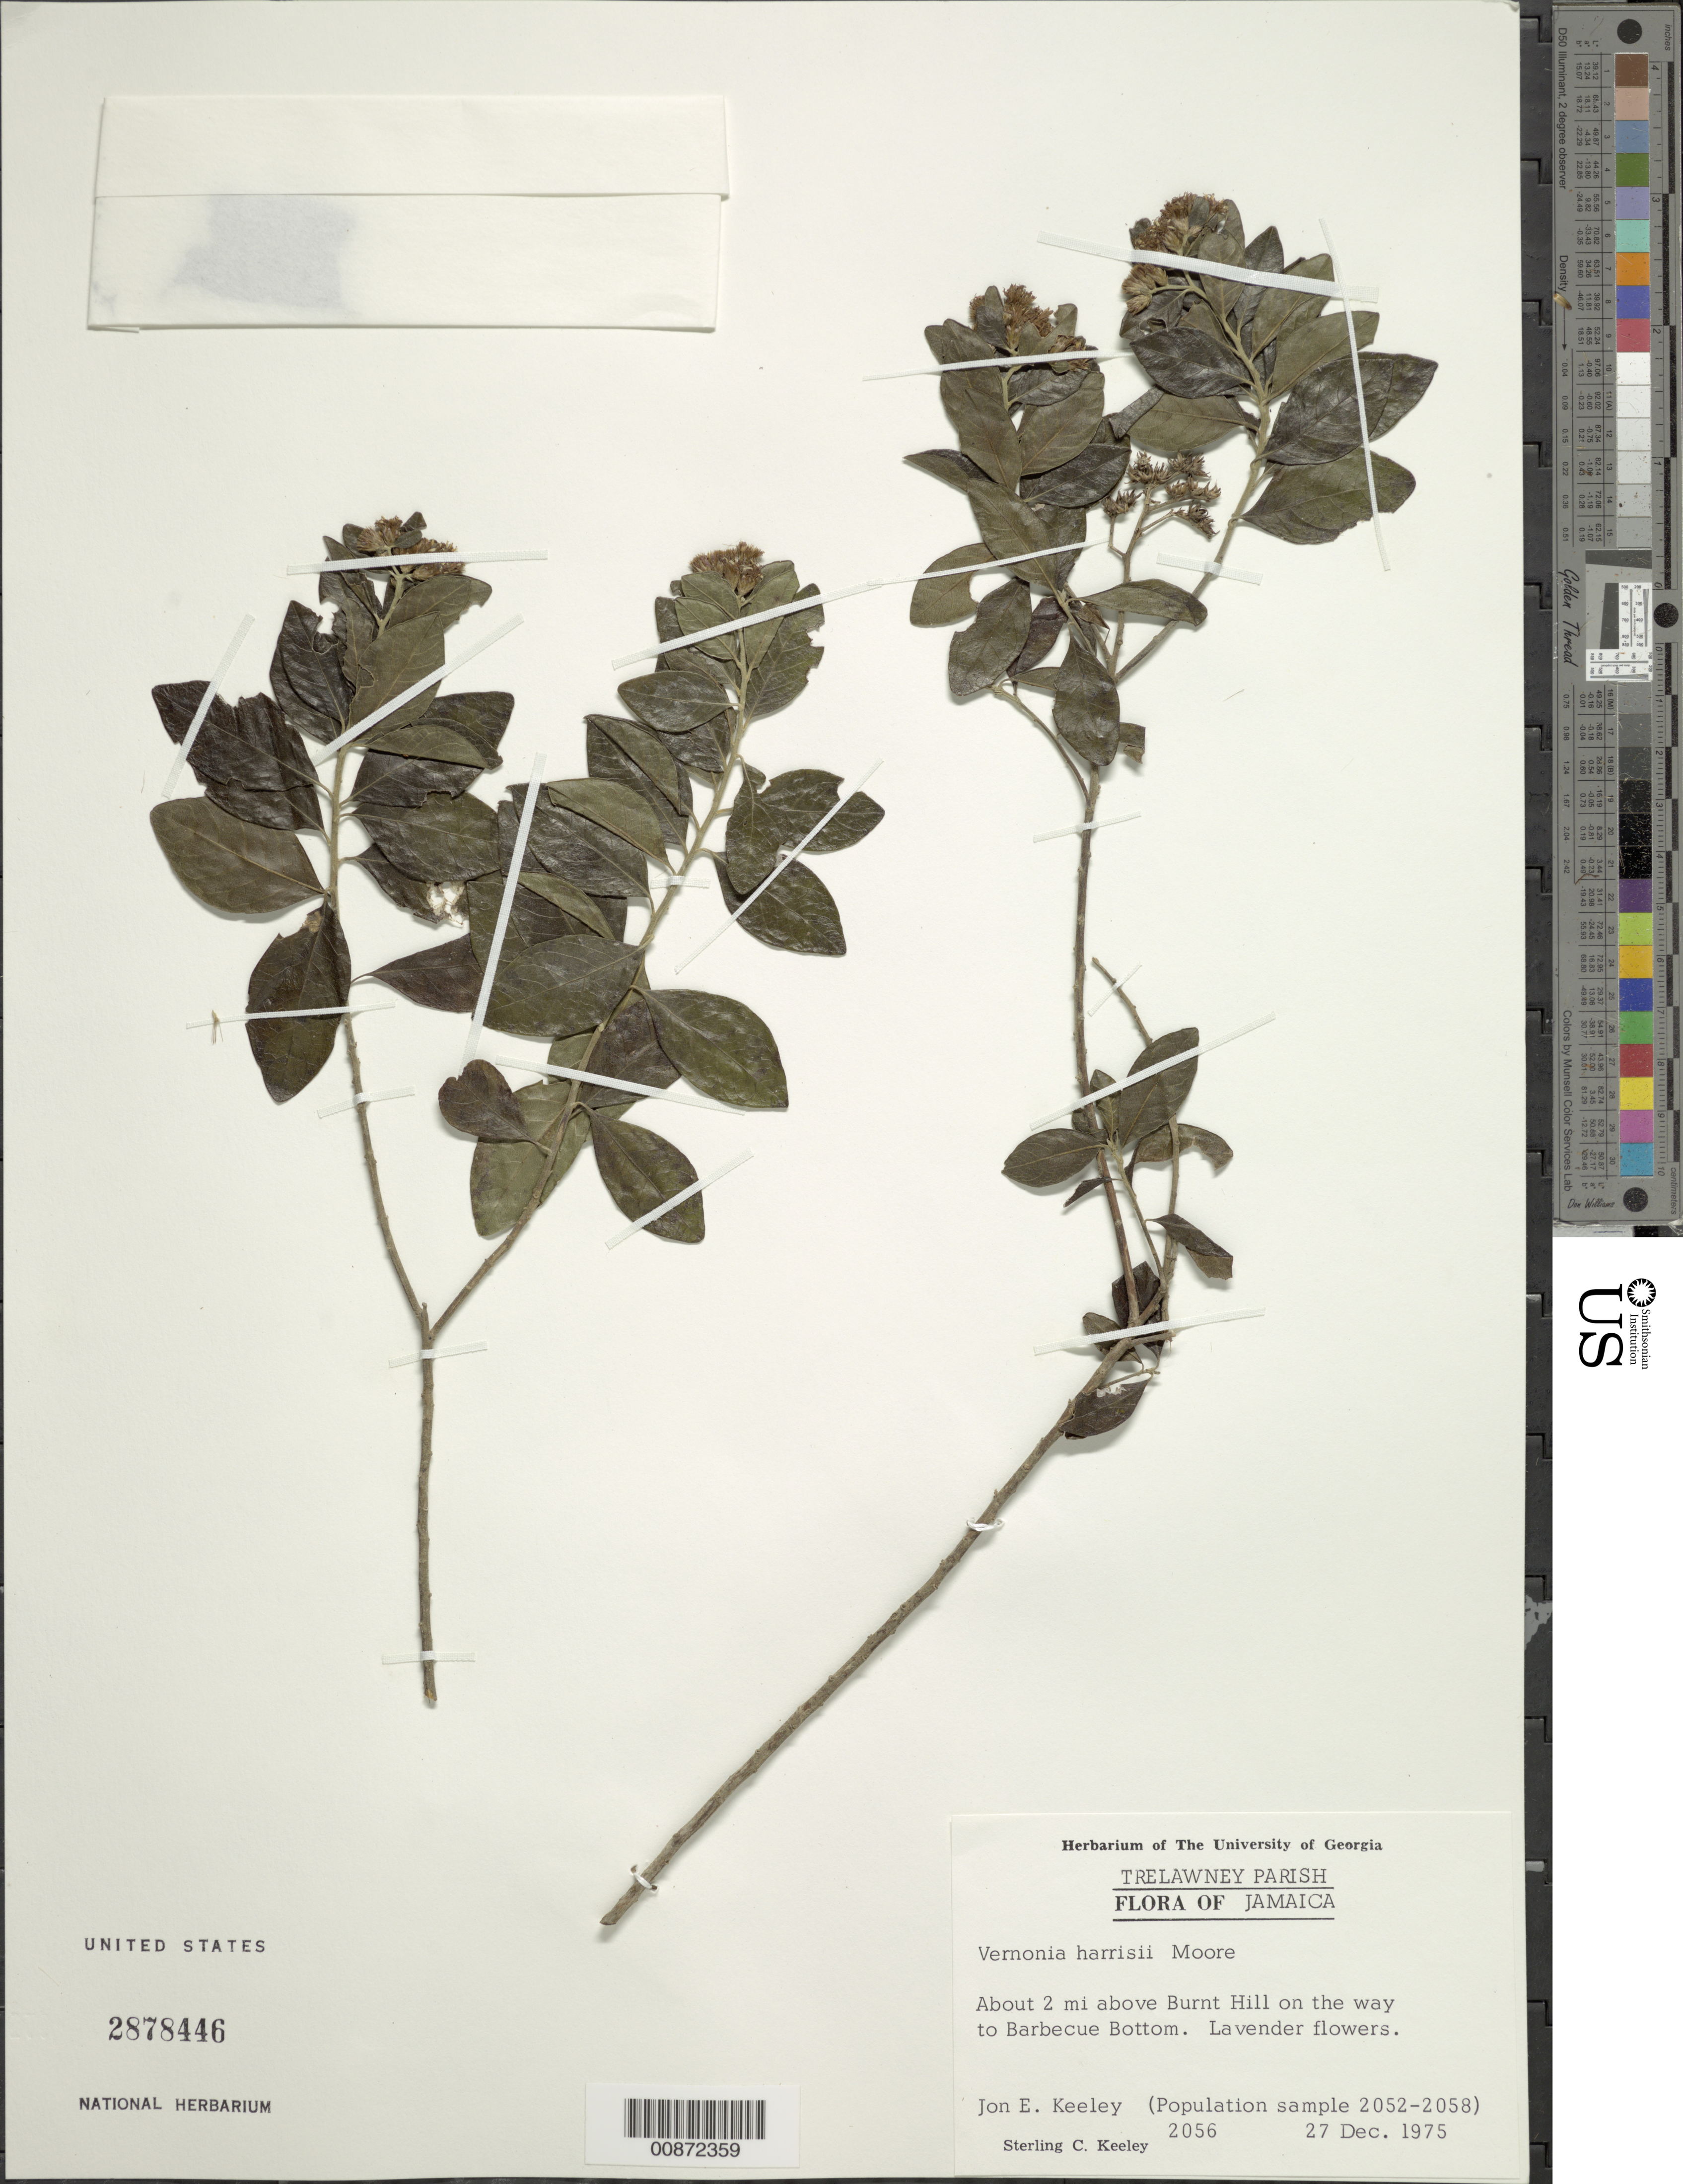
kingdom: Plantae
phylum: Tracheophyta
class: Magnoliopsida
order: Asterales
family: Asteraceae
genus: Lepidaploa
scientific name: Lepidaploa harrisii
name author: (S. Moore) H. Rob.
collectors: S. C. Keeley & J. E. Keeley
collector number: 2056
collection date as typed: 27 Dec 1975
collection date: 1975-12-27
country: Jamaica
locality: About 2 mi. above Burnt Hill, on way to Barbecue Bottom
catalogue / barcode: US 2878446